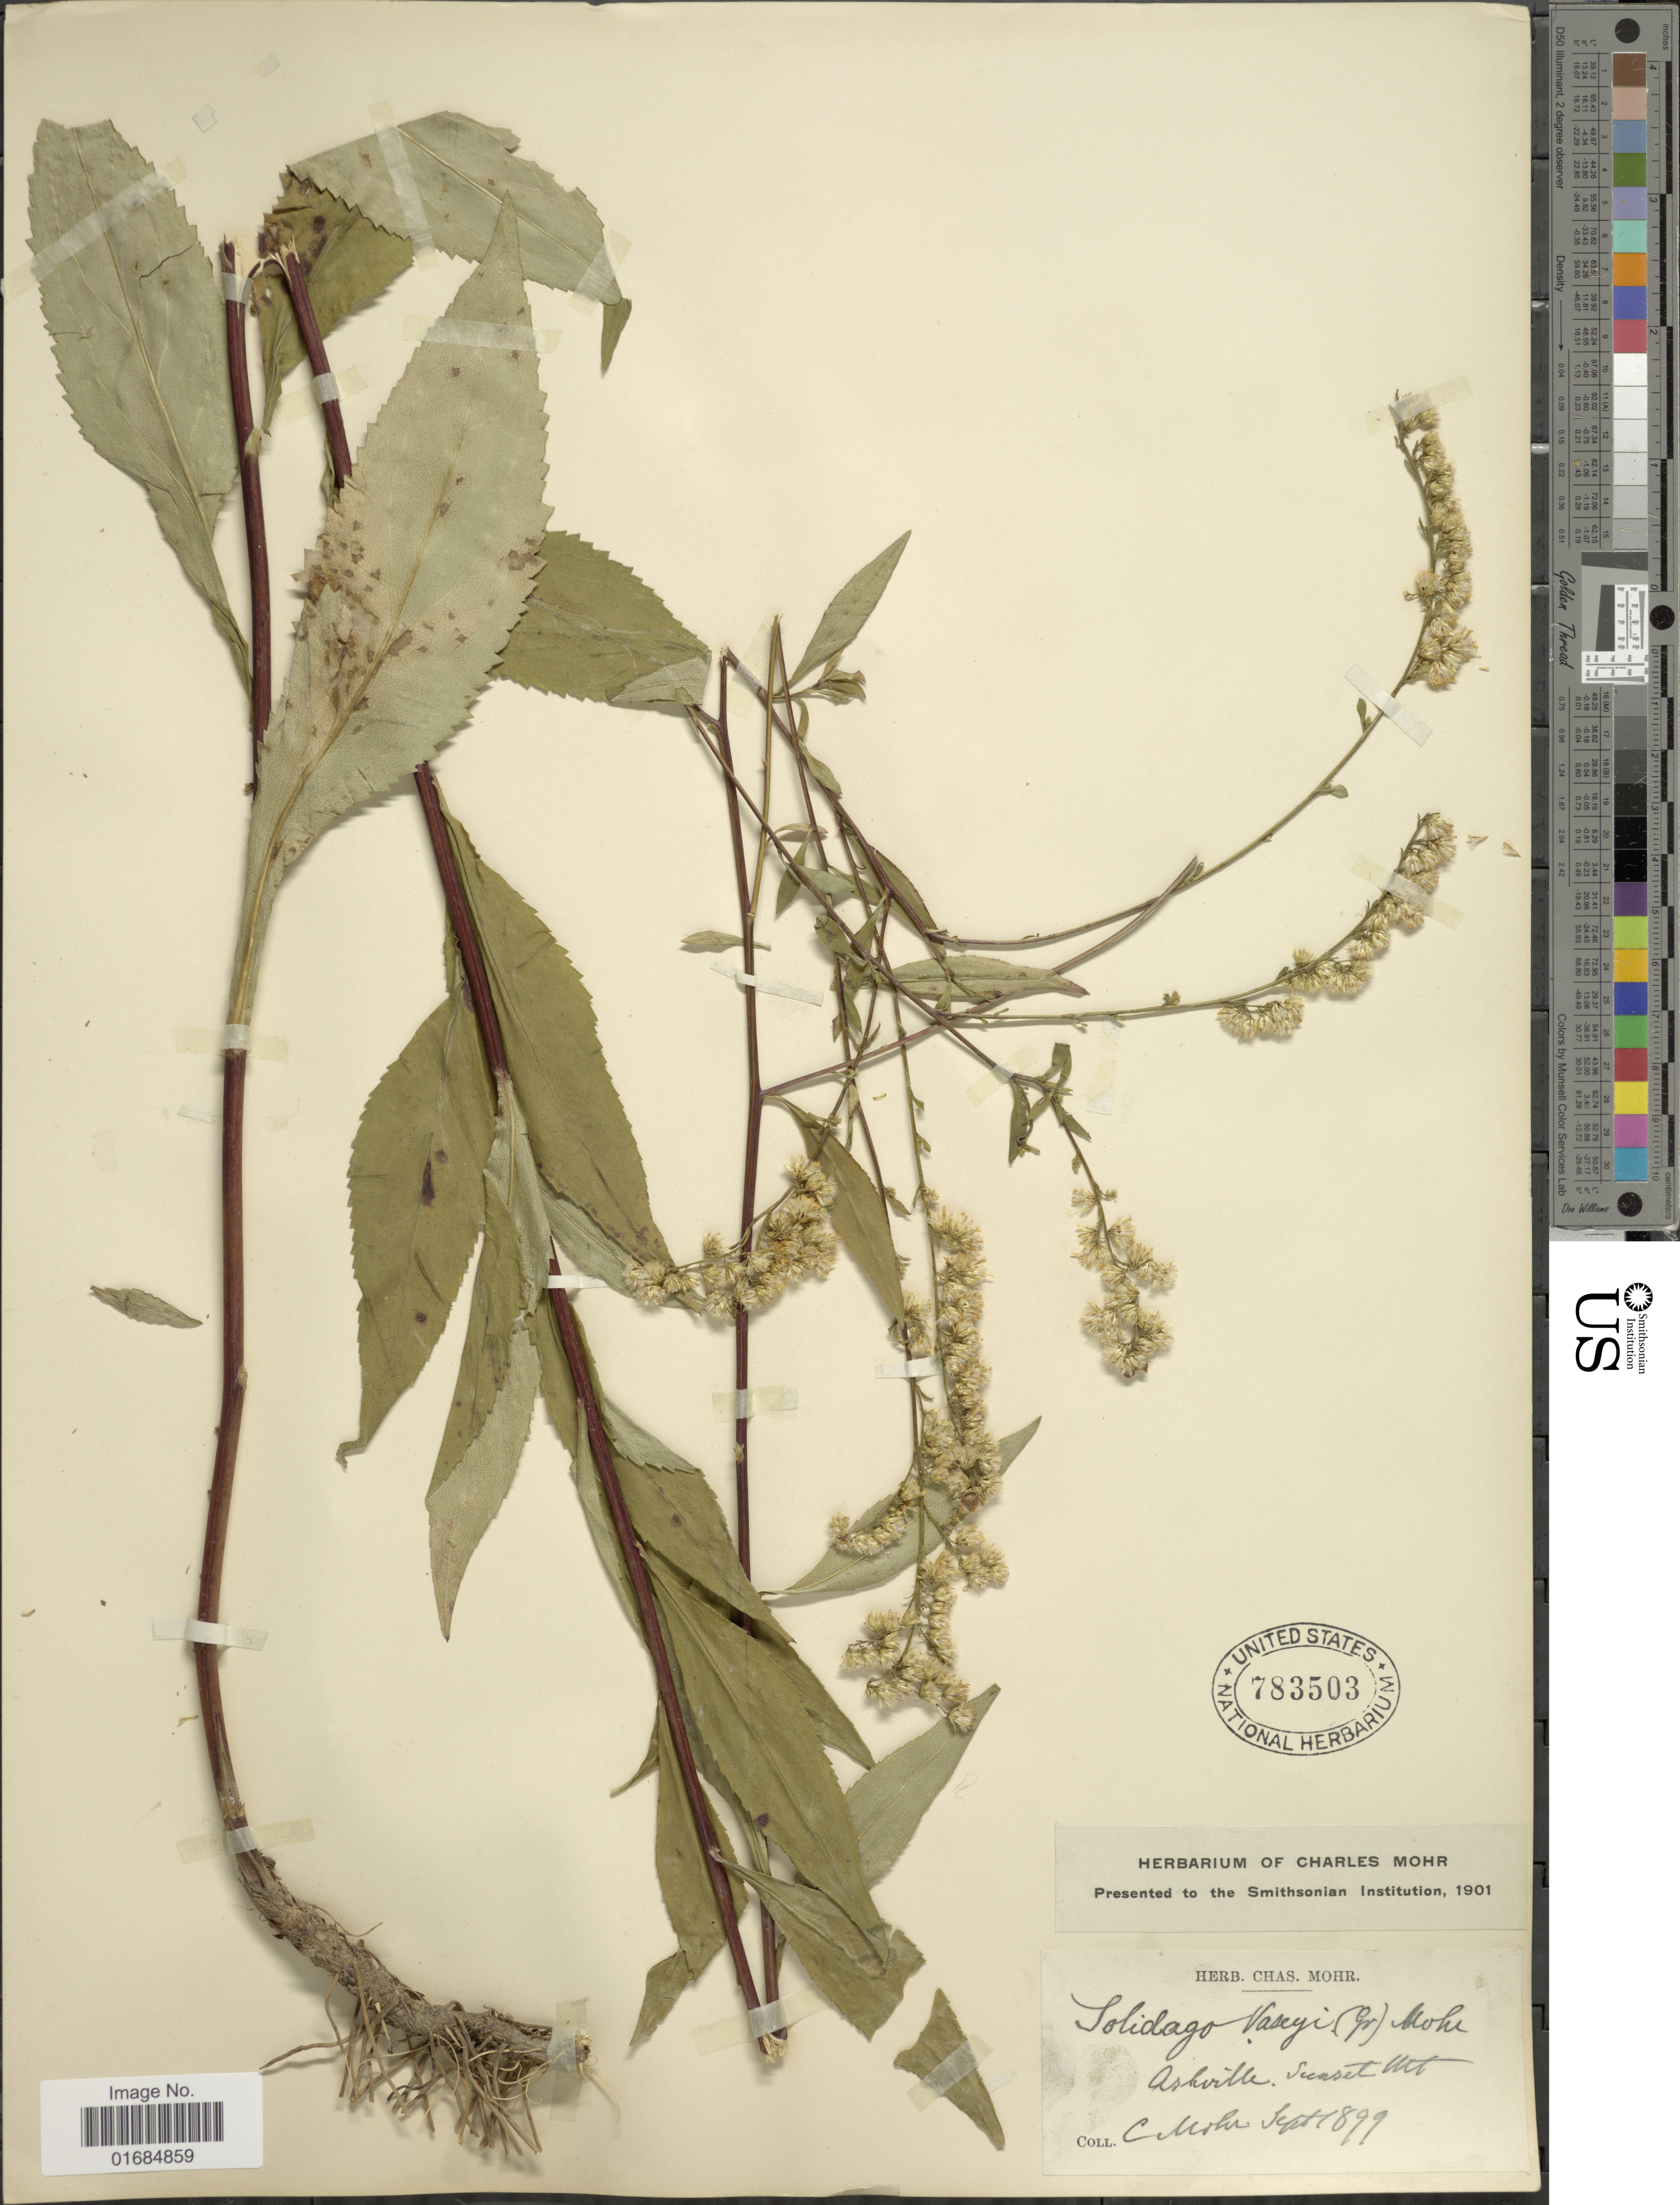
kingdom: Plantae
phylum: Tracheophyta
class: Magnoliopsida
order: Asterales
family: Asteraceae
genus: Solidago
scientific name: Solidago boottii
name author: Hook.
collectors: Mohr, C. T. (herbarium)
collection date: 1899-09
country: United States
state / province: North Carolina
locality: Asheville, Sunset Mt.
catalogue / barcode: US 753503